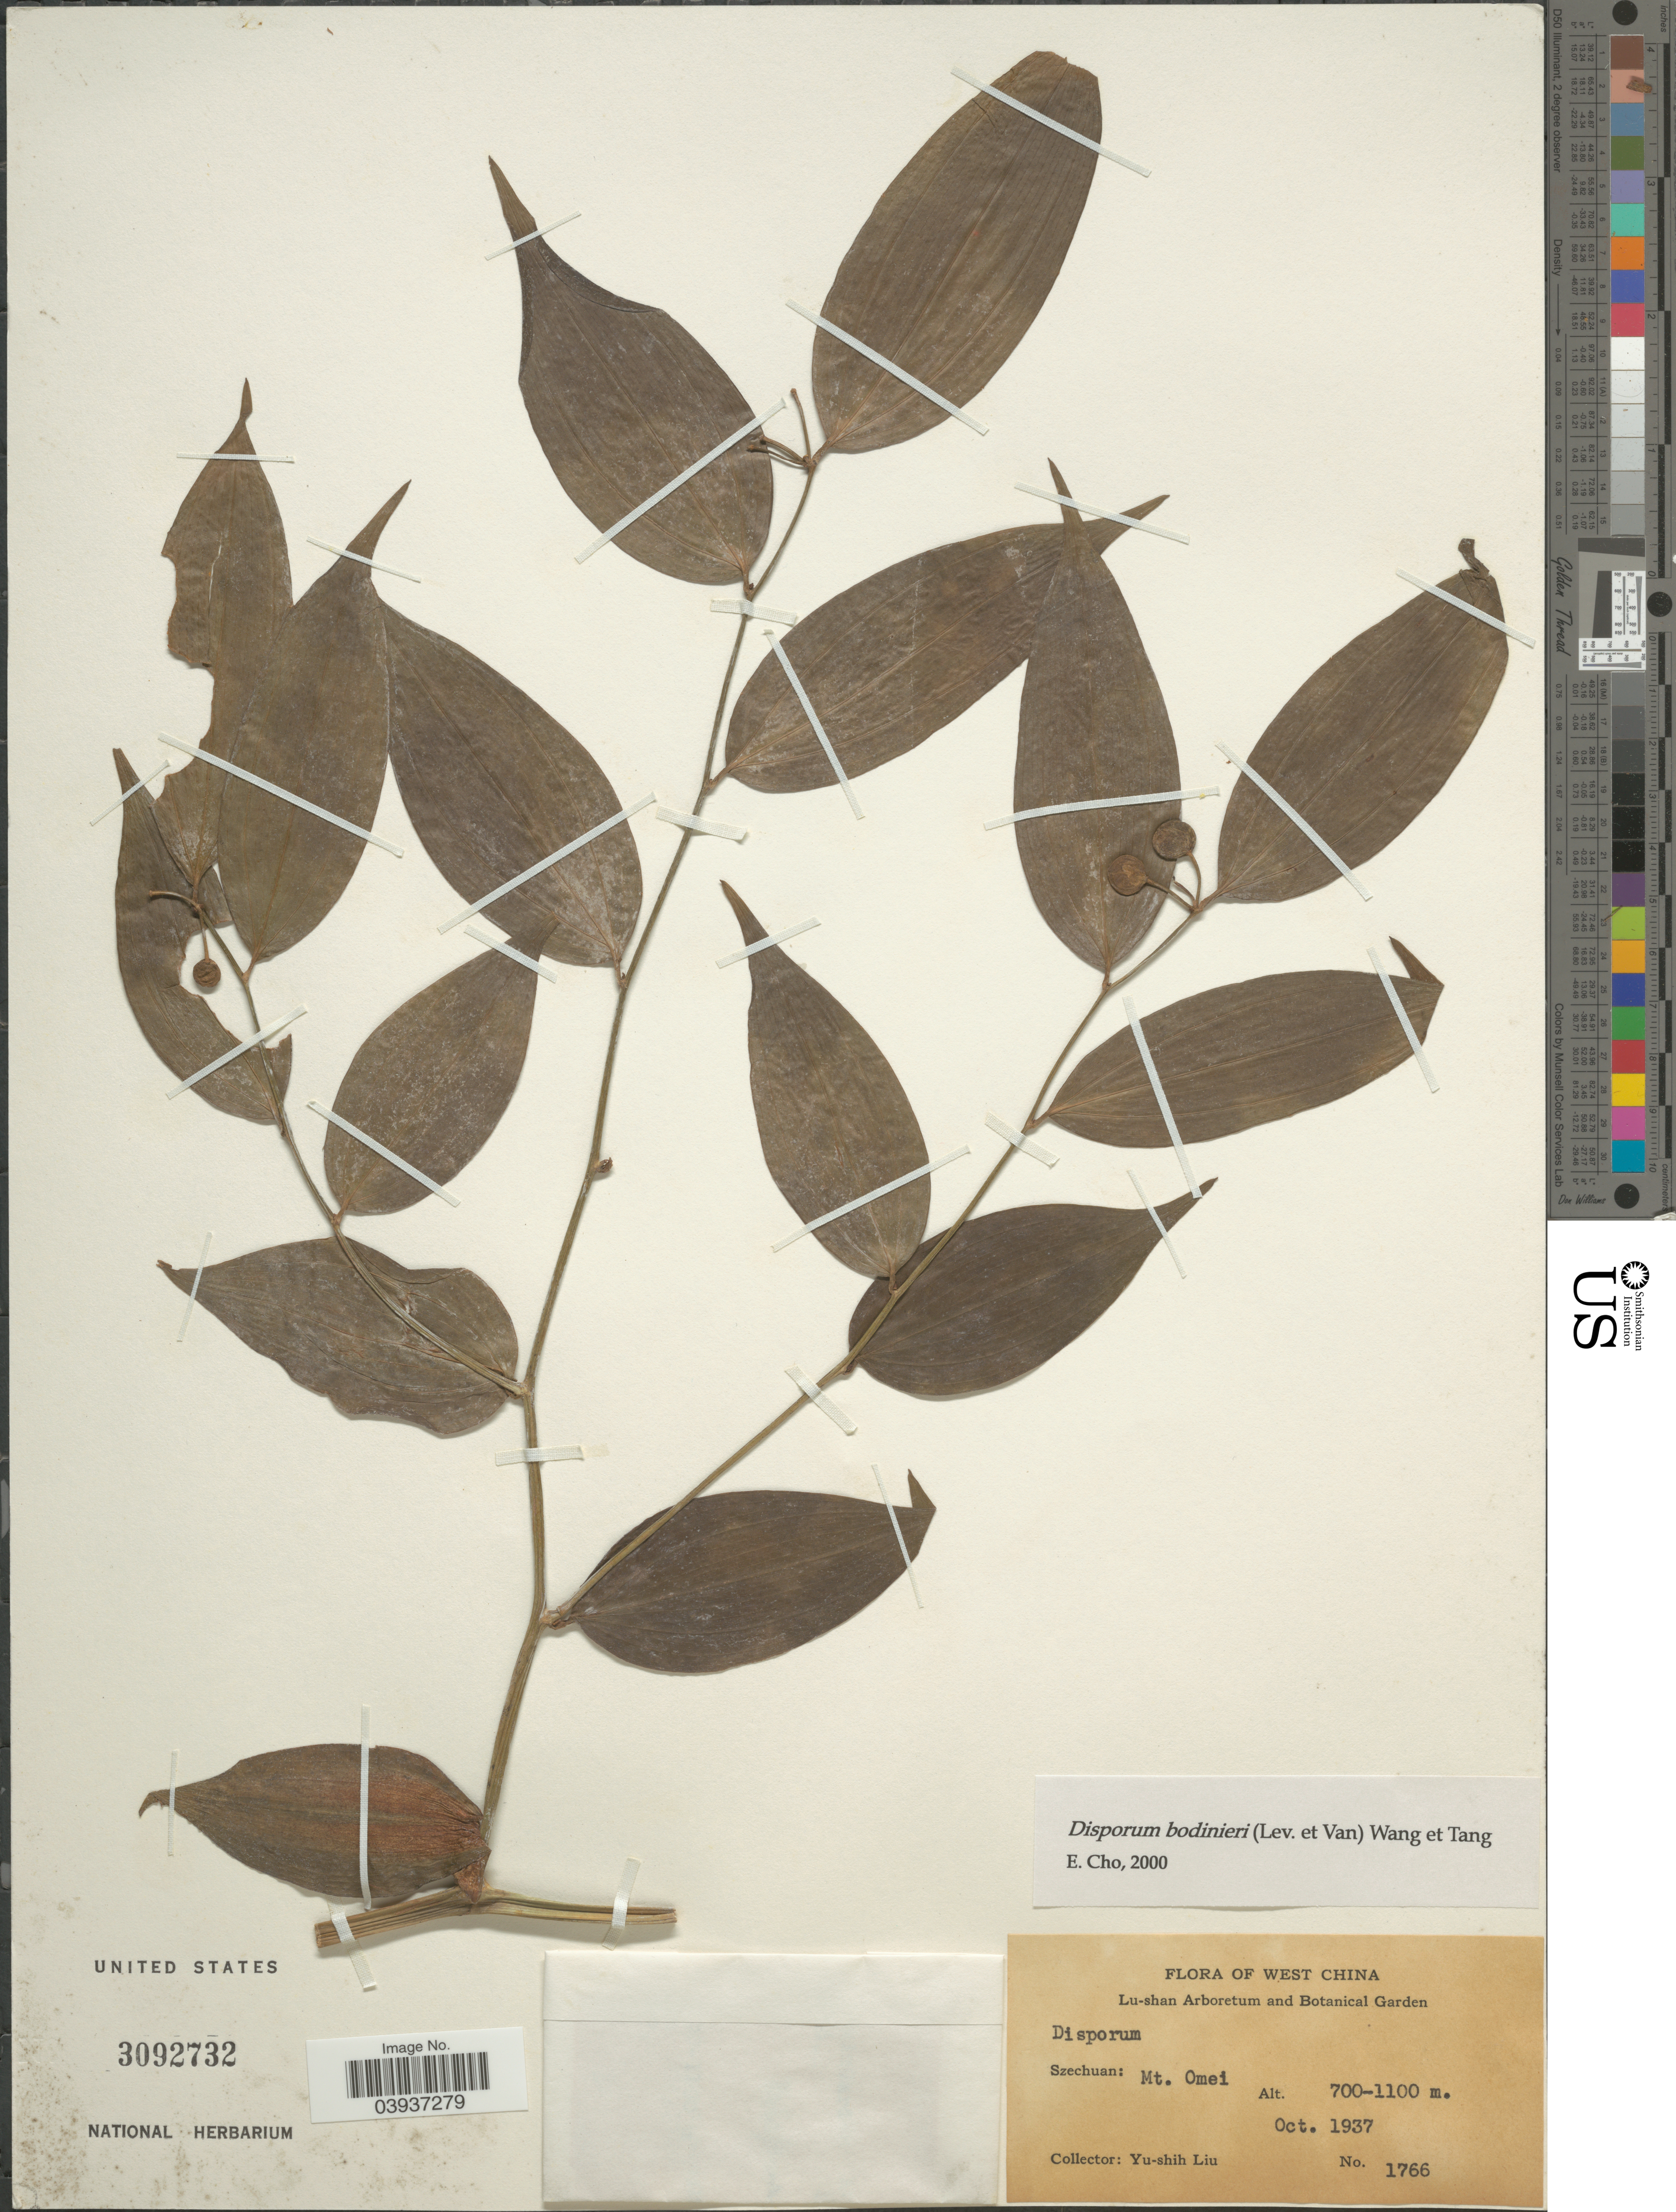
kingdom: Plantae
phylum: Tracheophyta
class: Liliopsida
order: Liliales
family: Colchicaceae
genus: Disporum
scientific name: Disporum bodinieri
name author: (H. Lév. & Vaniot) F.T. Wang & Tang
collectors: Y.-S. Liu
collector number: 1766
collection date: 1937-10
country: China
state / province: Sichuan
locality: West China. Szechuan: Mt. Omei.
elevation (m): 700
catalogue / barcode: US 3092732